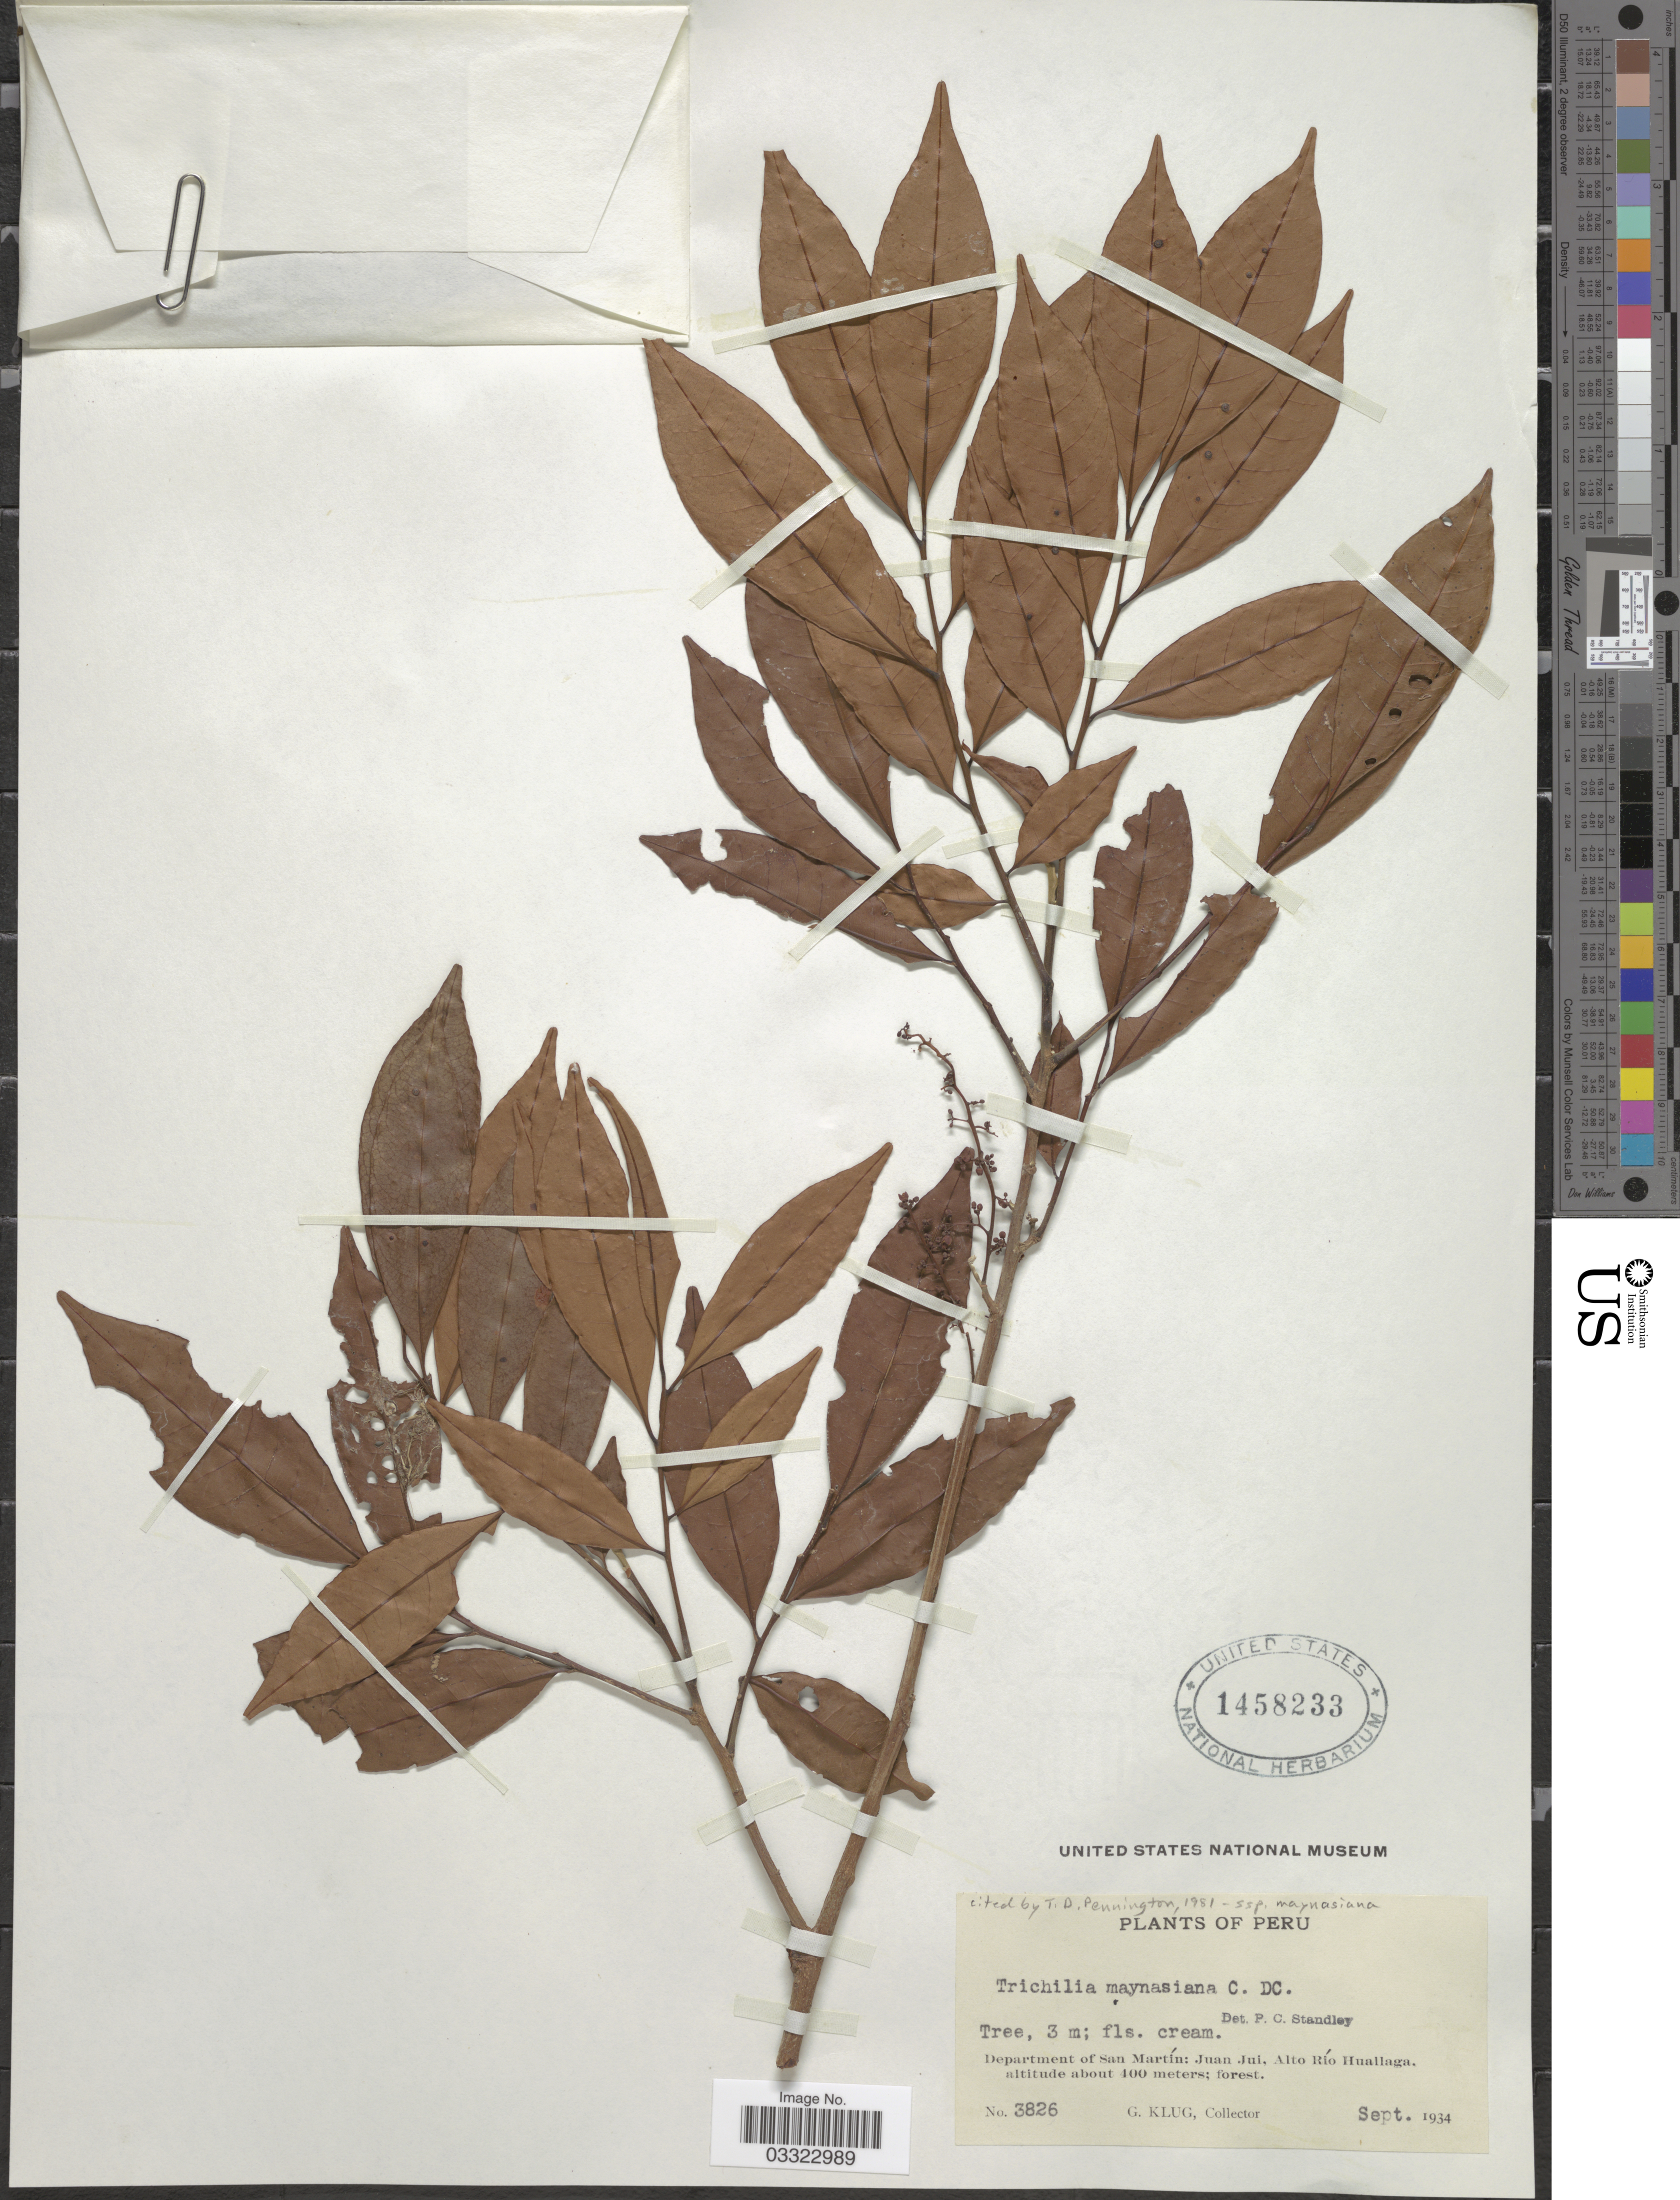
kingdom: Plantae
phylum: Tracheophyta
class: Magnoliopsida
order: Sapindales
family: Meliaceae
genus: Trichilia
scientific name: Trichilia maynasiana subsp. maynasiana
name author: C. DC.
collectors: G. Klug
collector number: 3826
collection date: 1934-09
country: Peru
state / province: San Martín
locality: Department of San Martín: Juan Jui, Alto Río Huallaga.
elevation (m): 400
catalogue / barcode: US 1458233